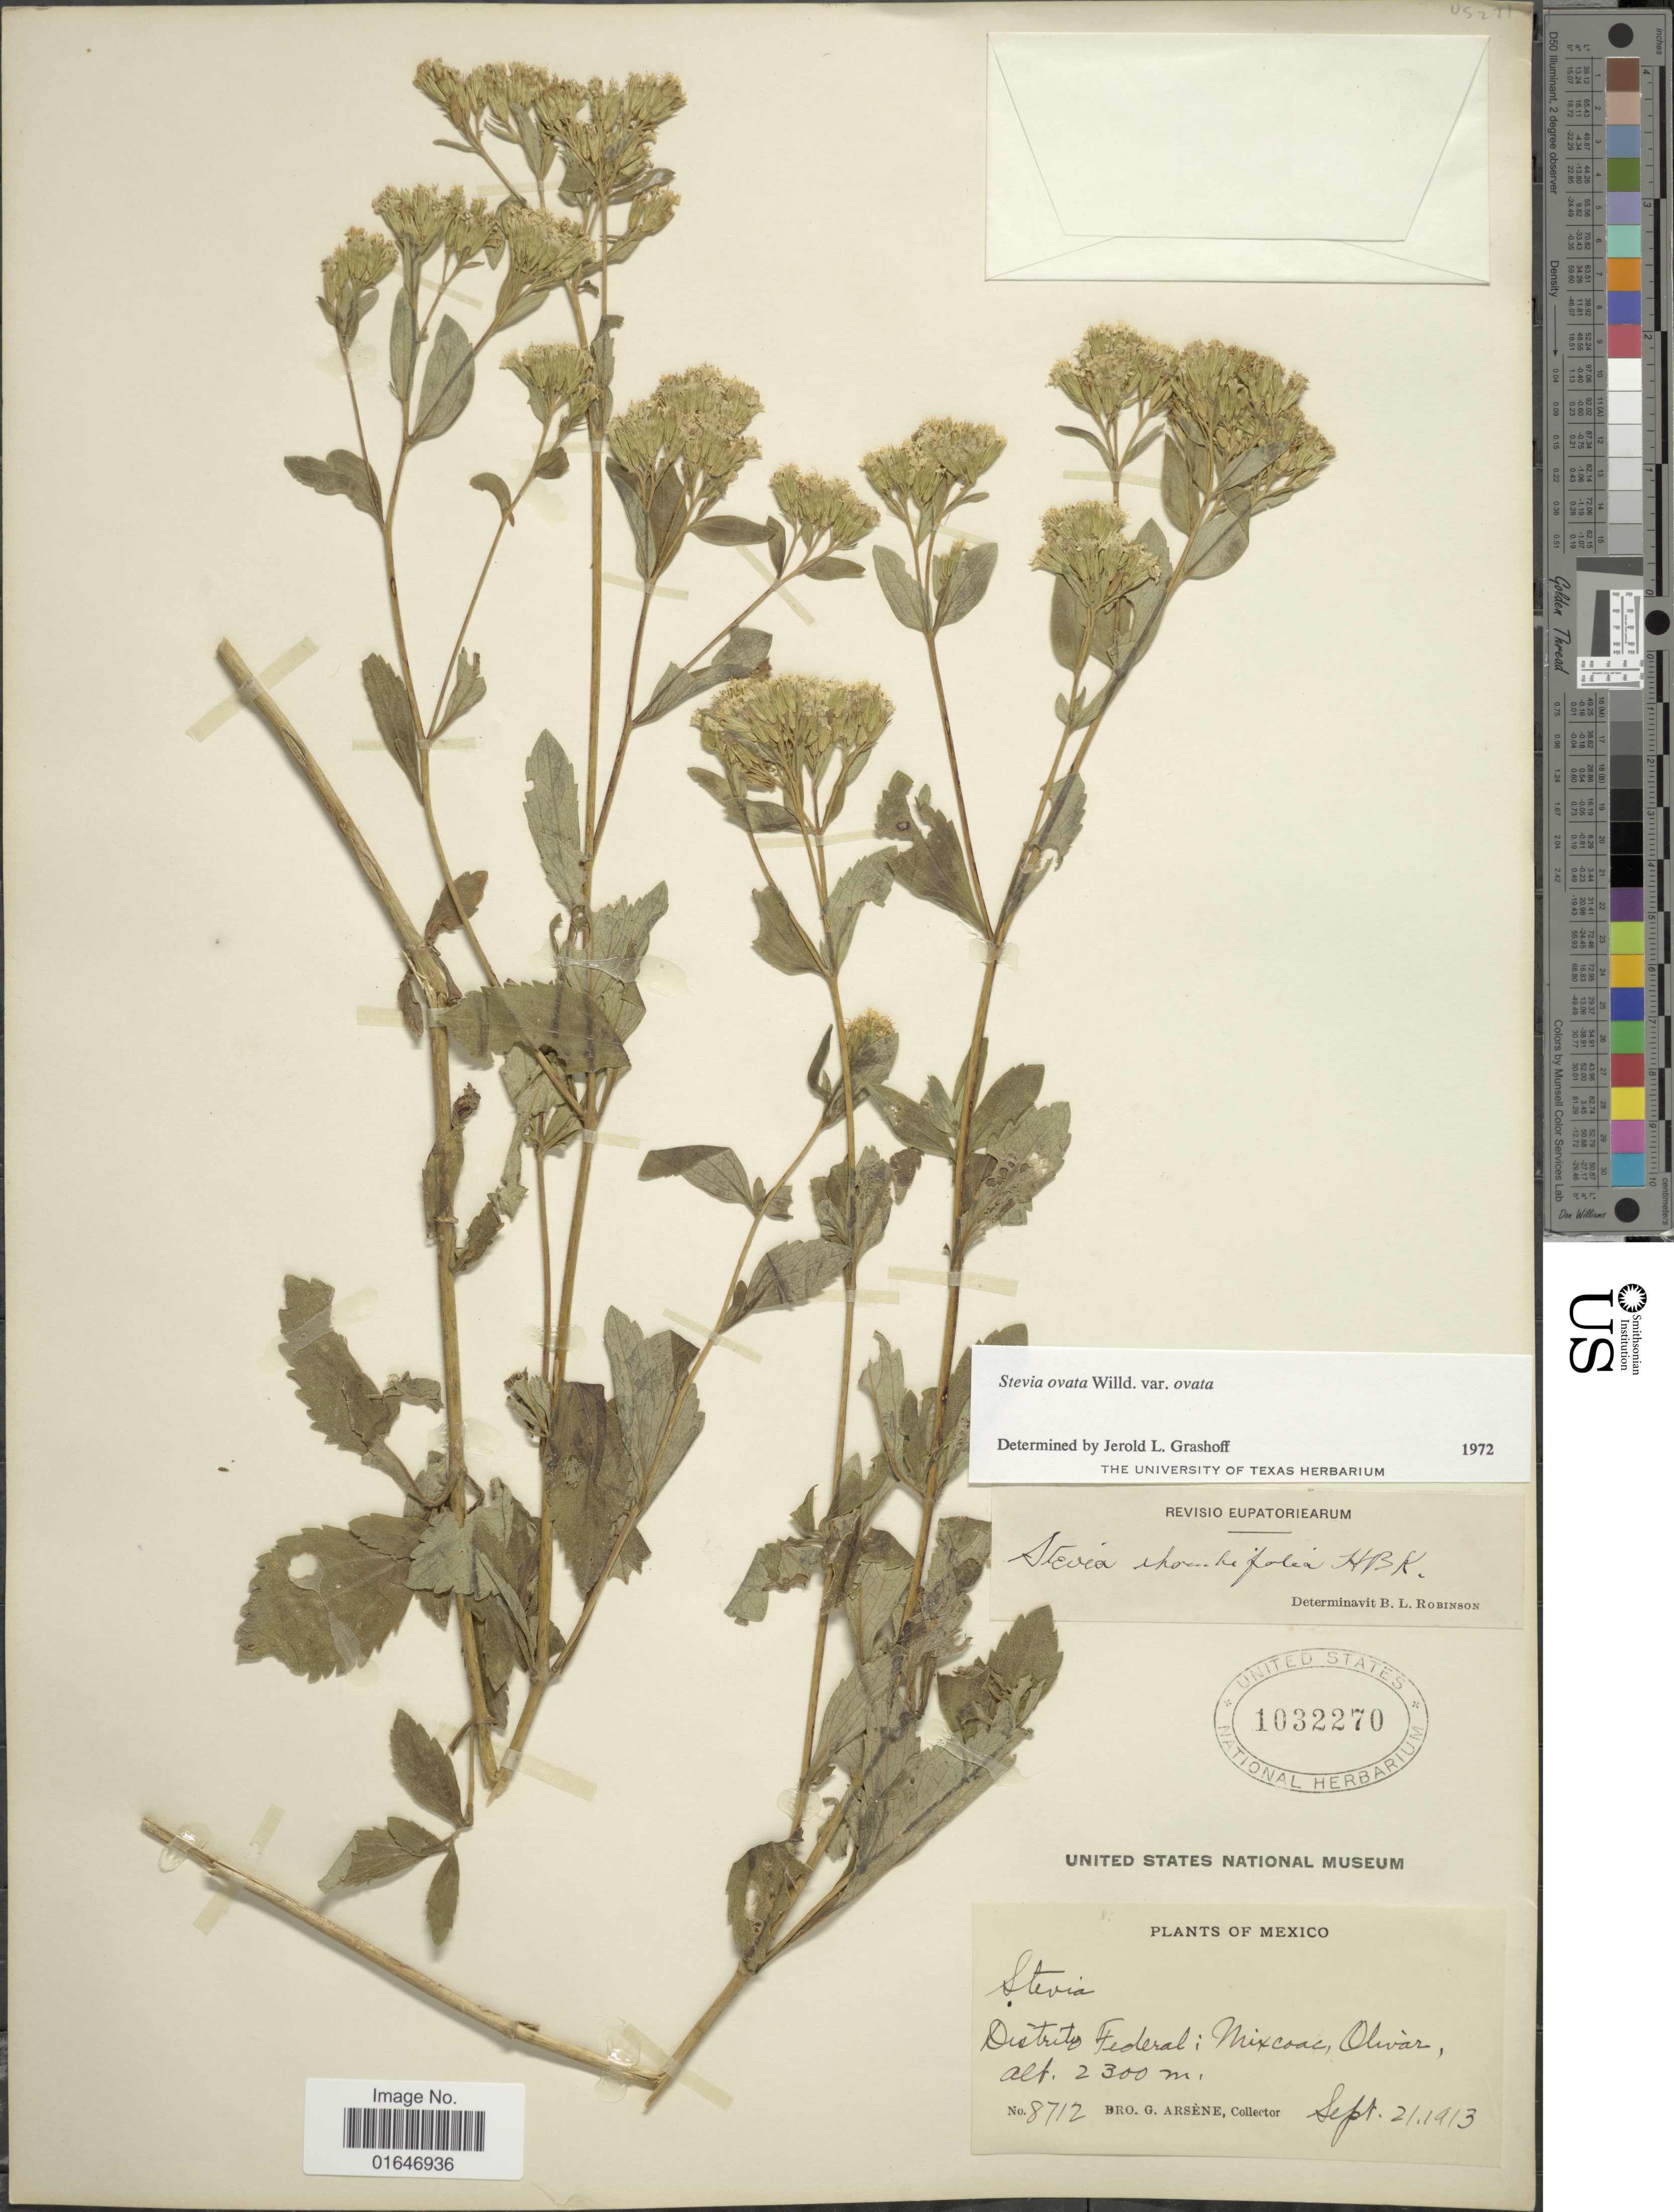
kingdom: Plantae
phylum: Tracheophyta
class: Magnoliopsida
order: Asterales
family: Asteraceae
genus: Stevia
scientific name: Stevia ovata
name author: Willd.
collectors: Bro. G. Arsène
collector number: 8712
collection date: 1913-09-21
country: Mexico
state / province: Distrito Federal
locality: Mixcoac, Olivar.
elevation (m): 2300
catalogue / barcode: US 1032270